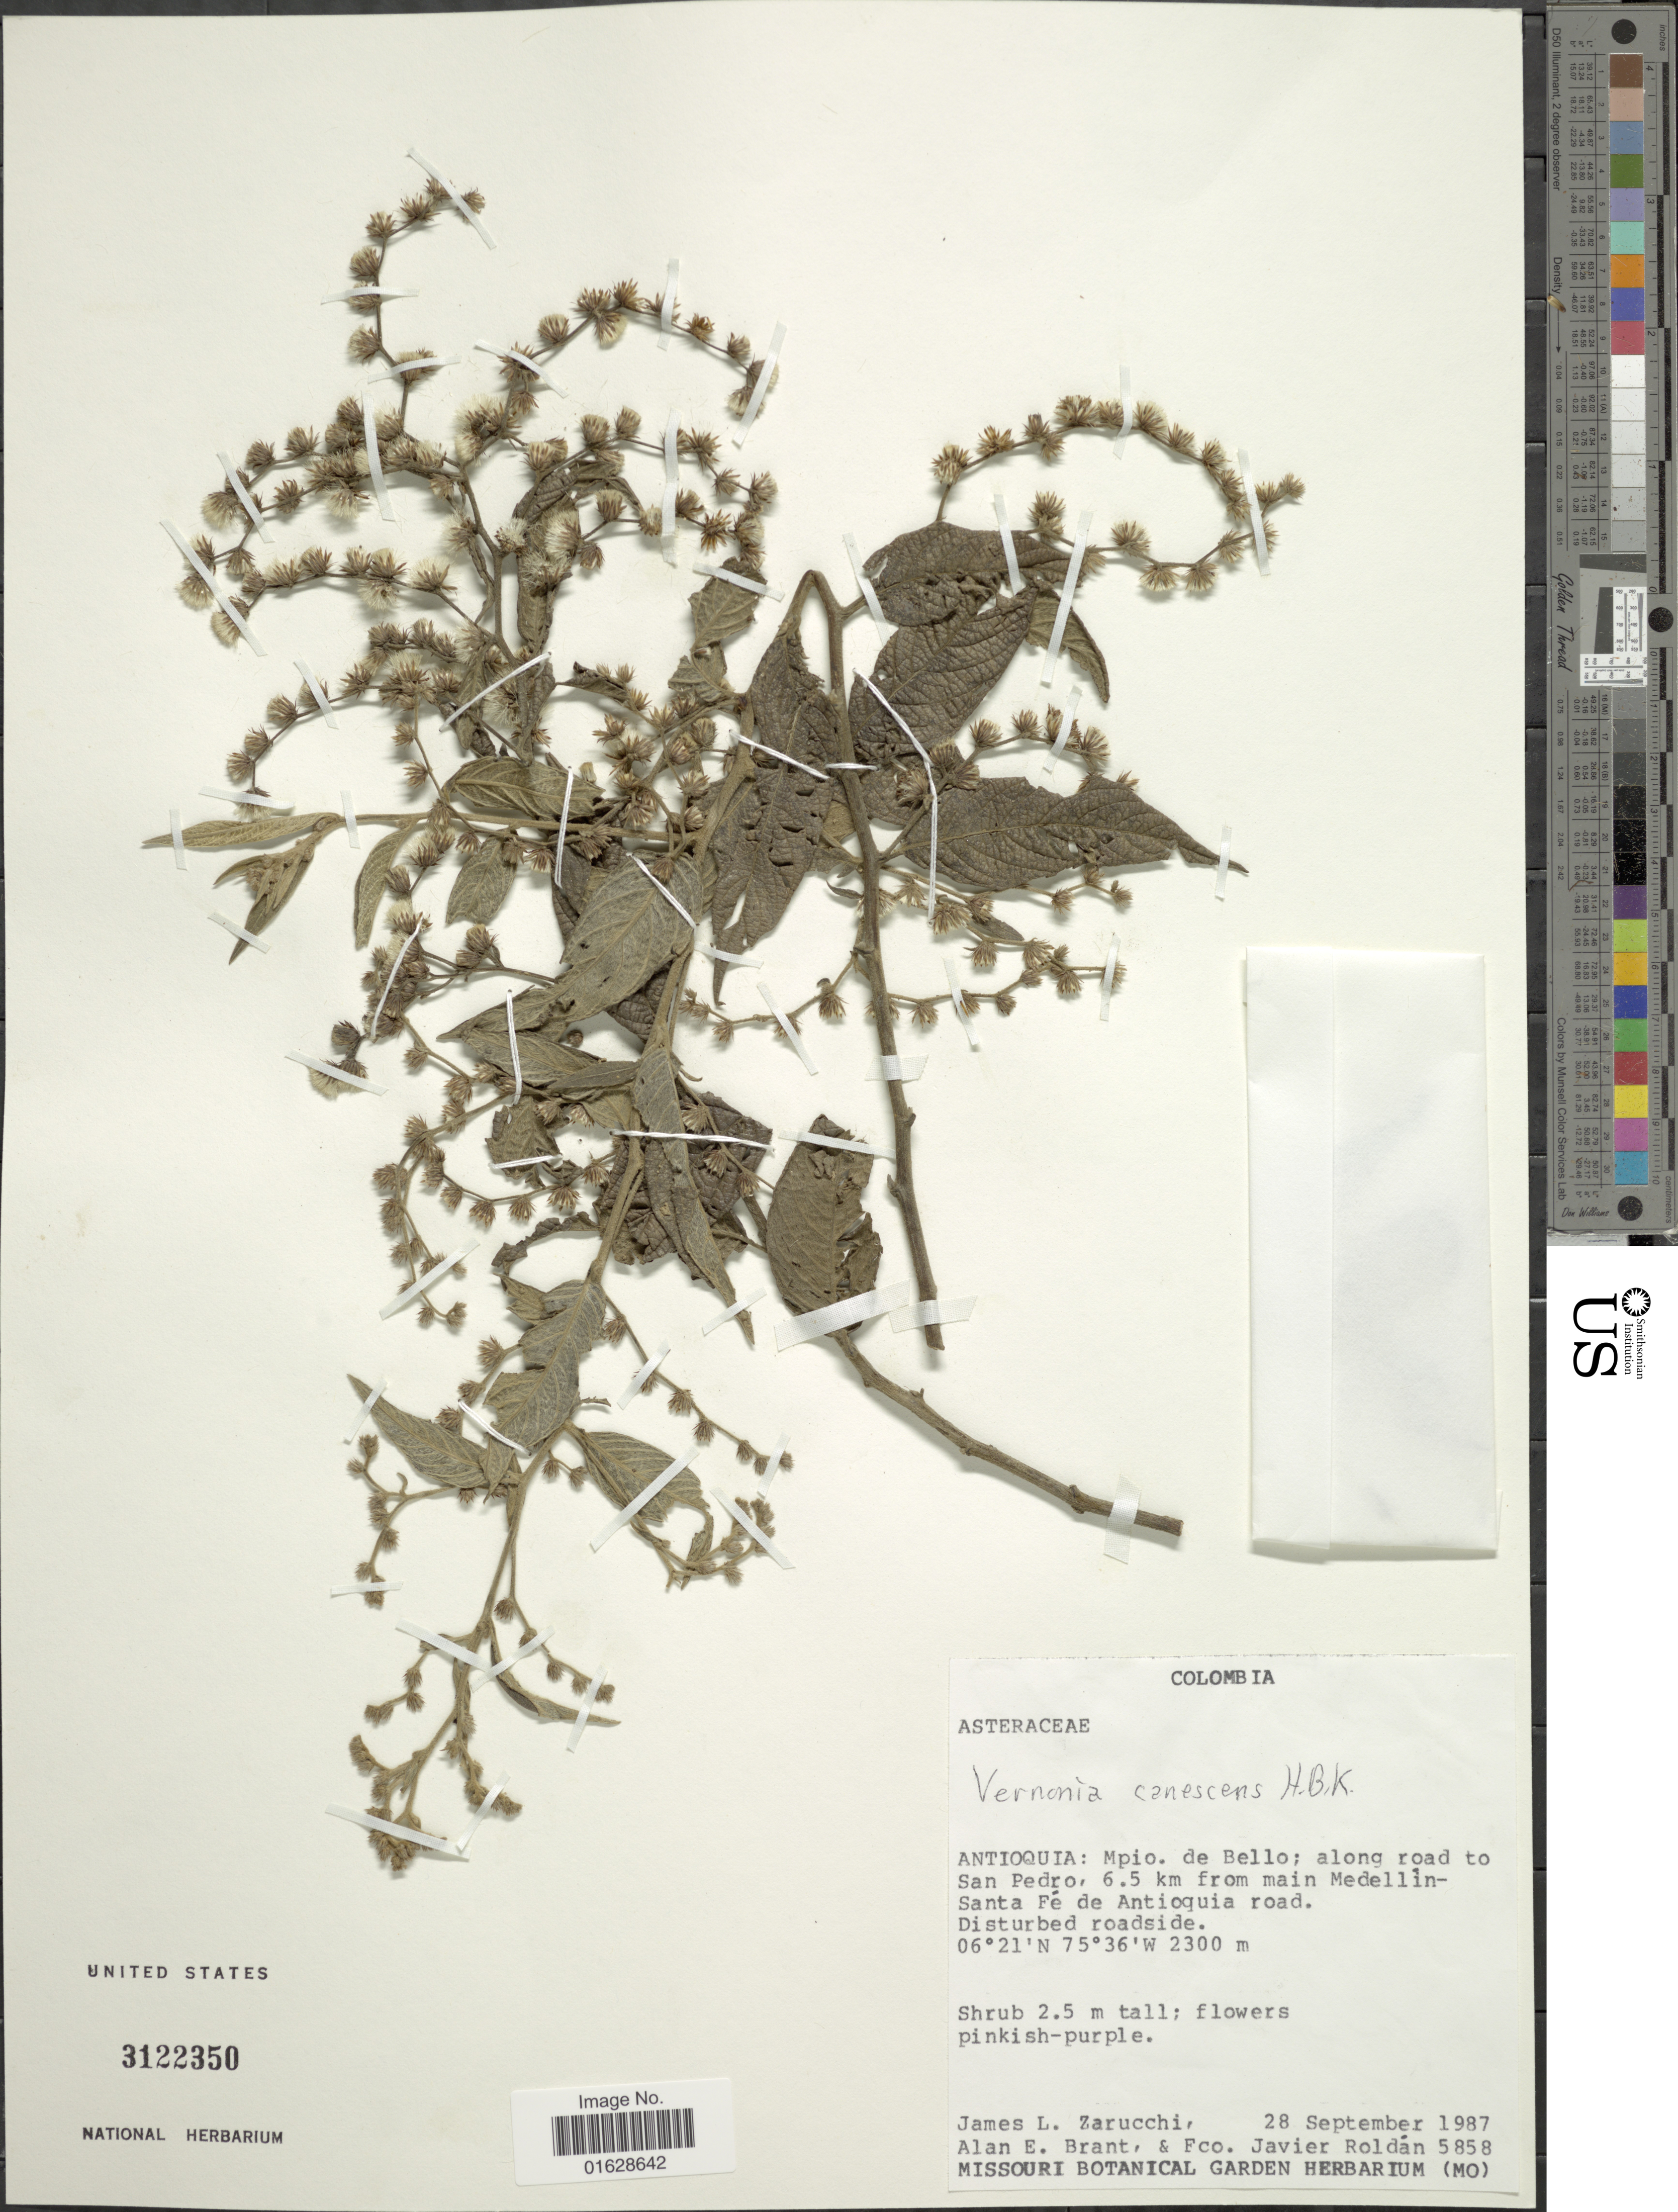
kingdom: Plantae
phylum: Tracheophyta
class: Magnoliopsida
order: Asterales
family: Asteraceae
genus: Lepidaploa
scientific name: Lepidaploa canescens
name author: (Kunth) H. Rob.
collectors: J. L. Zarucchi, A. Brant & F. J. Roldán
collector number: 5858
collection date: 1987-09-28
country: Colombia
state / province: Antioquia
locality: Colombiana. Antioquia: Mpio de Bello; along road to San Pedro, 6. 5 km from main Medelling-Santa Fe de Antioquia road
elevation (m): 2300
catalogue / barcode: US 3122350